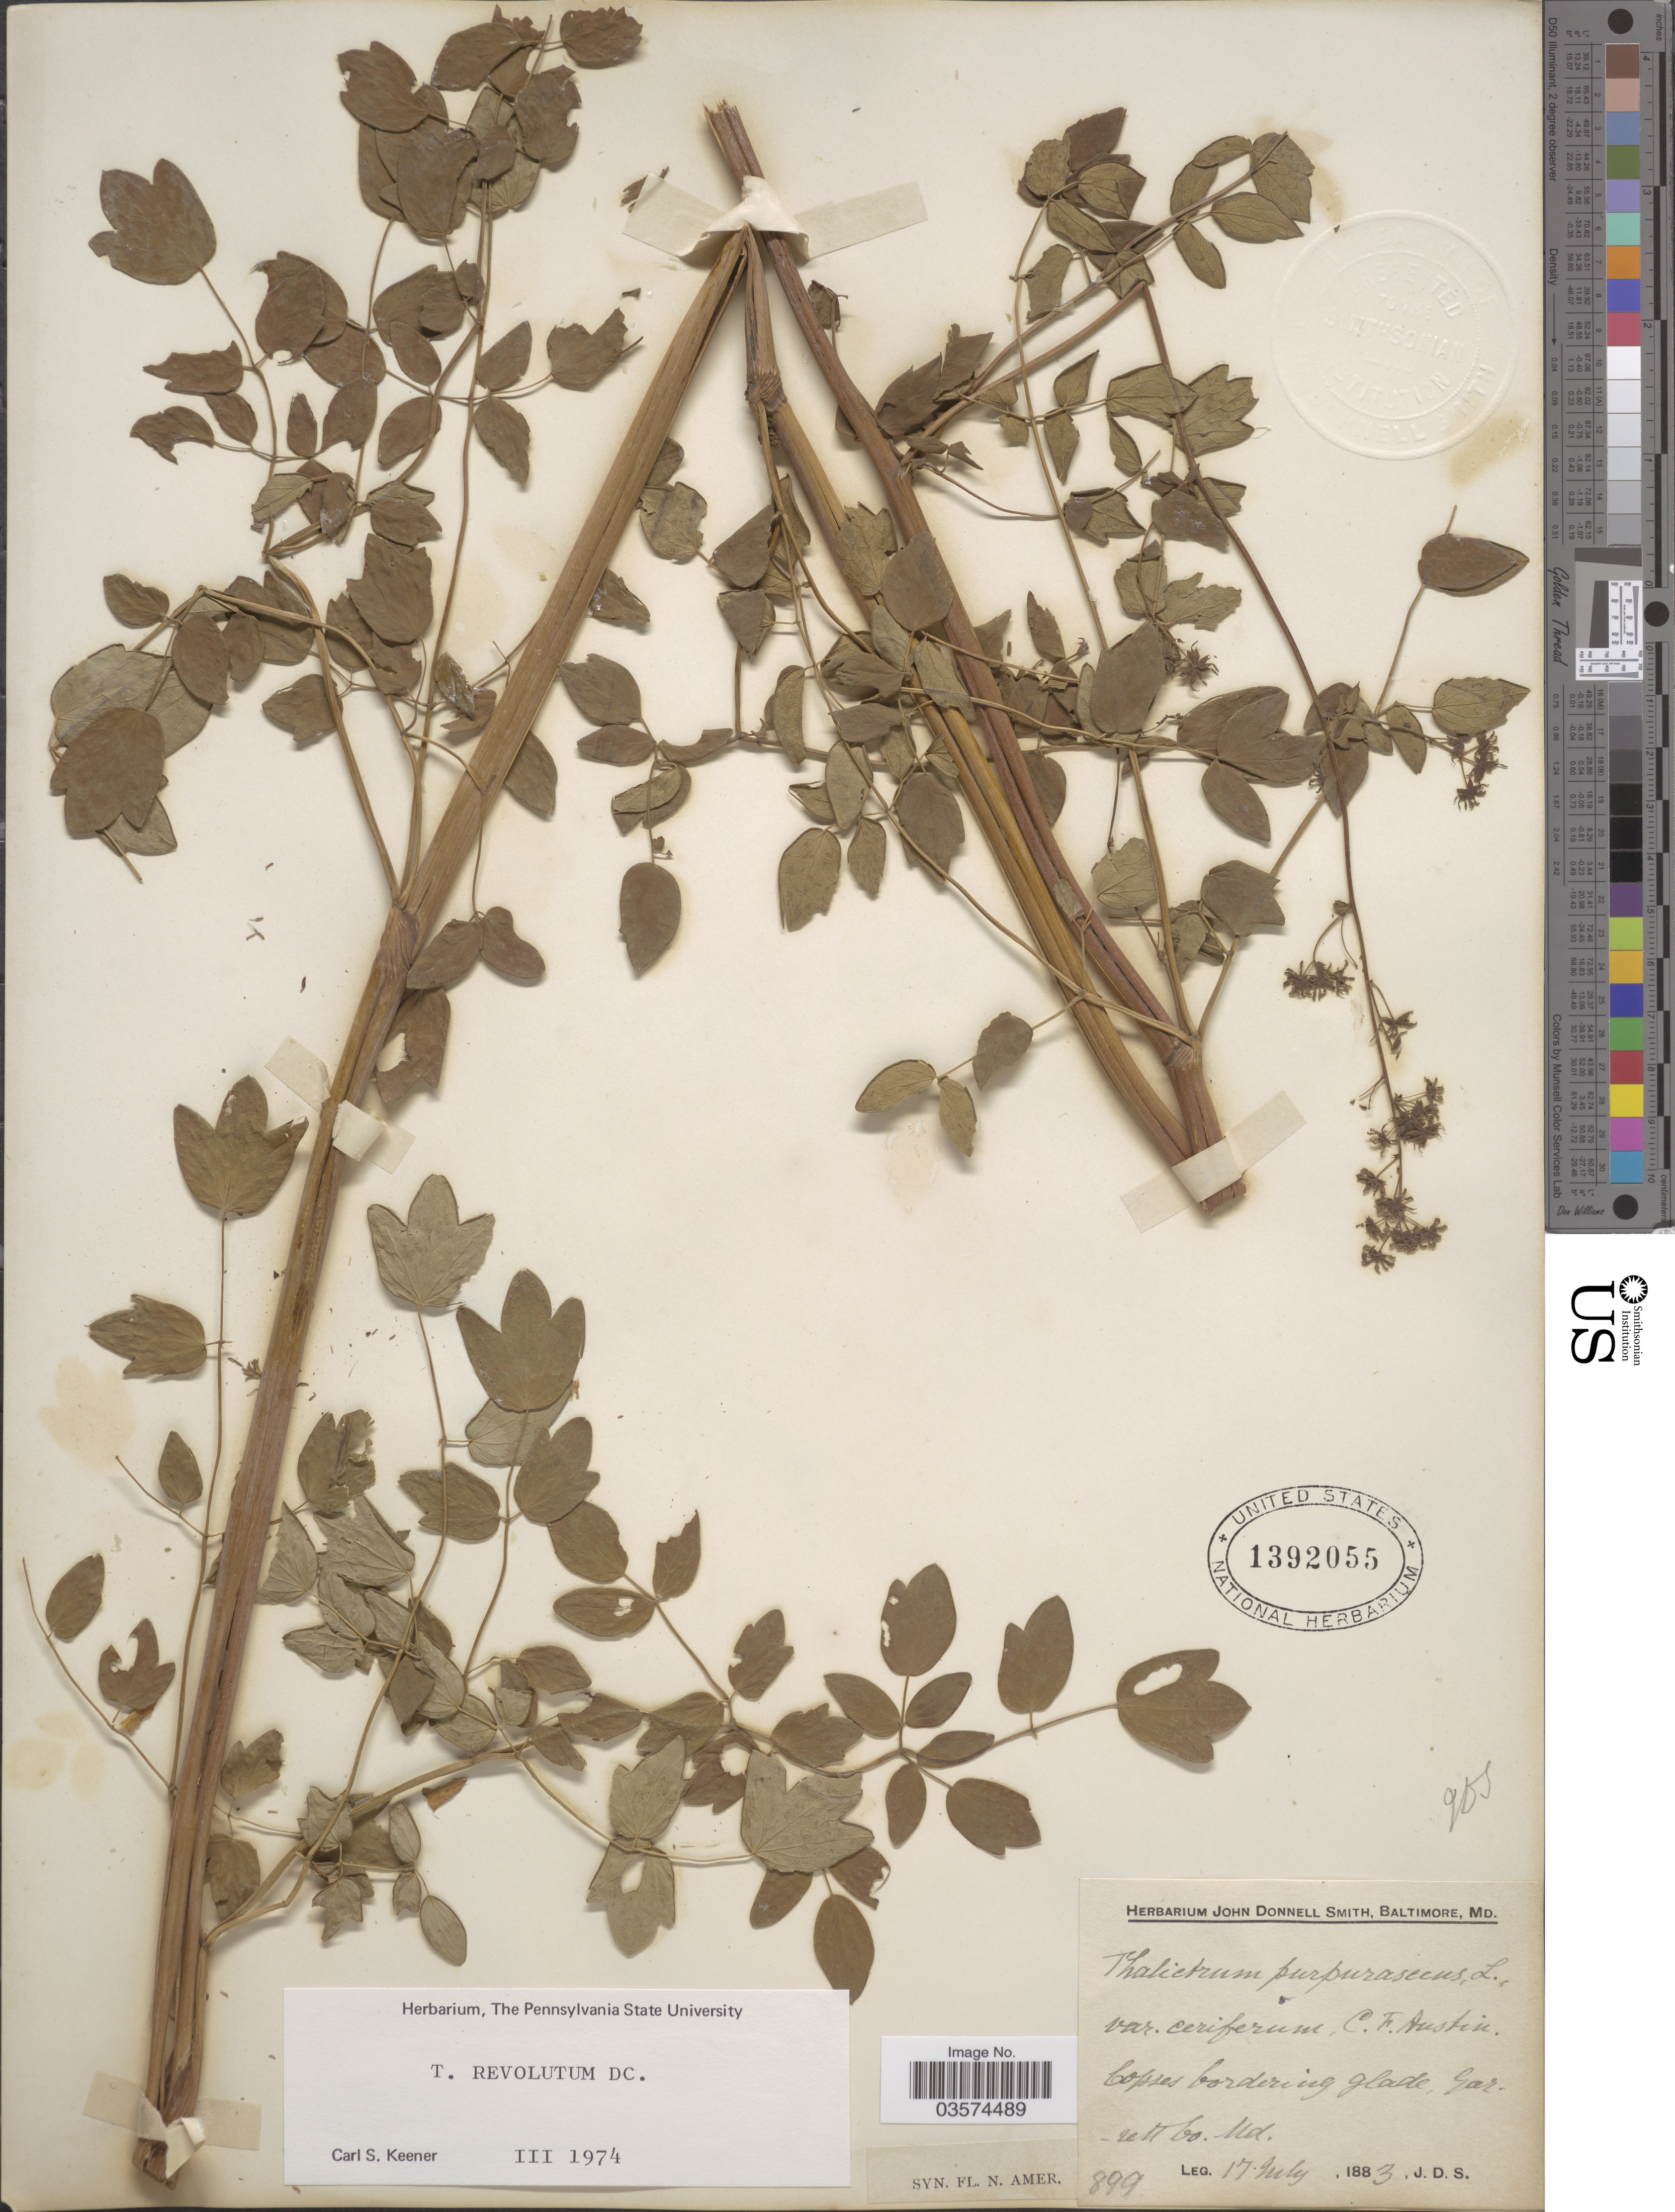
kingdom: Plantae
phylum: Tracheophyta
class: Magnoliopsida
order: Ranunculales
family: Ranunculaceae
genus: Thalictrum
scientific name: Thalictrum amphibolum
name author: Greene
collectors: J. Donnell Smith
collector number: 899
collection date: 1883-07-17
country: United States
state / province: Maryland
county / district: Garrett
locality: Copses bordering glade, Garrett Co.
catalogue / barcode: US 1392055